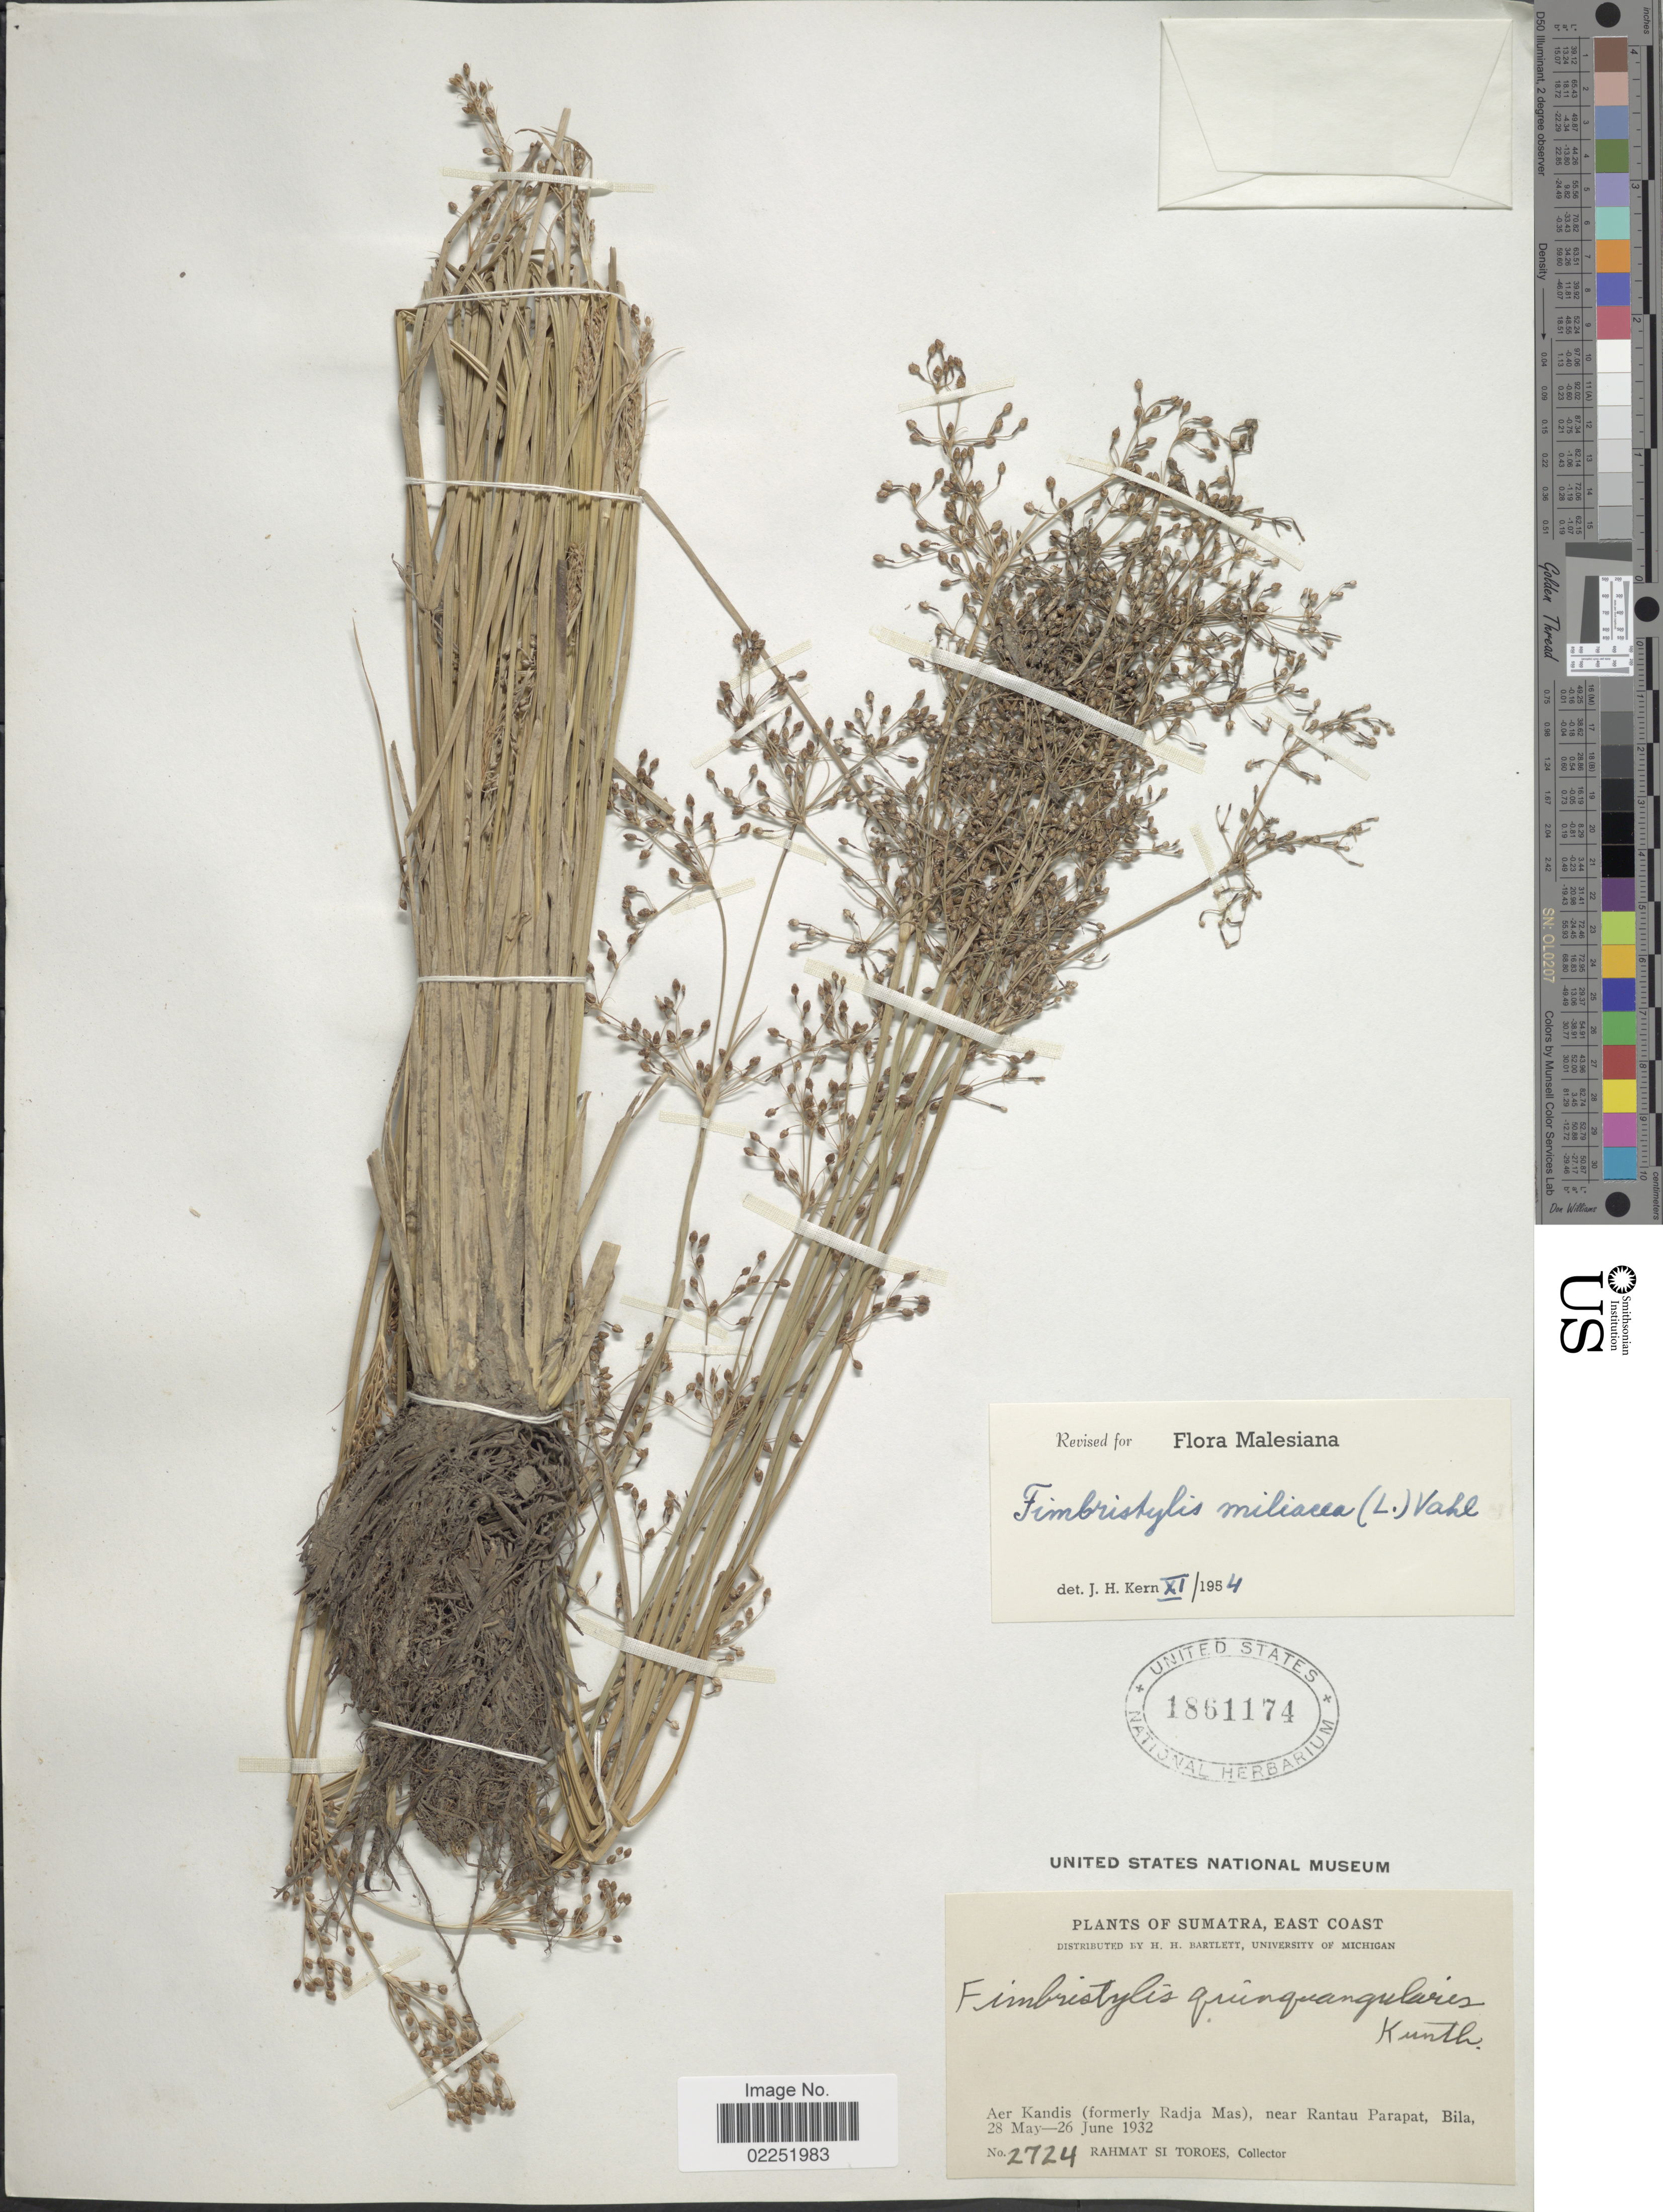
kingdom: Plantae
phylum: Tracheophyta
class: Liliopsida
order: Poales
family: Cyperaceae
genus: Fimbristylis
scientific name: Fimbristylis littoralis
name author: Gaudich.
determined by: Strong, M. T., (US), Smithsonian Institution - National Museum of Natural History (UNITED STATES)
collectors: Rahmat Si Boeea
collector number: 2724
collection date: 1932-05-28/1932-06-26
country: Indonesia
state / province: Sumatra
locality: East Coast, Aer Kandis (formerly Radja Mas), near Rantau Parapat, Bila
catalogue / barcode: US 1861174